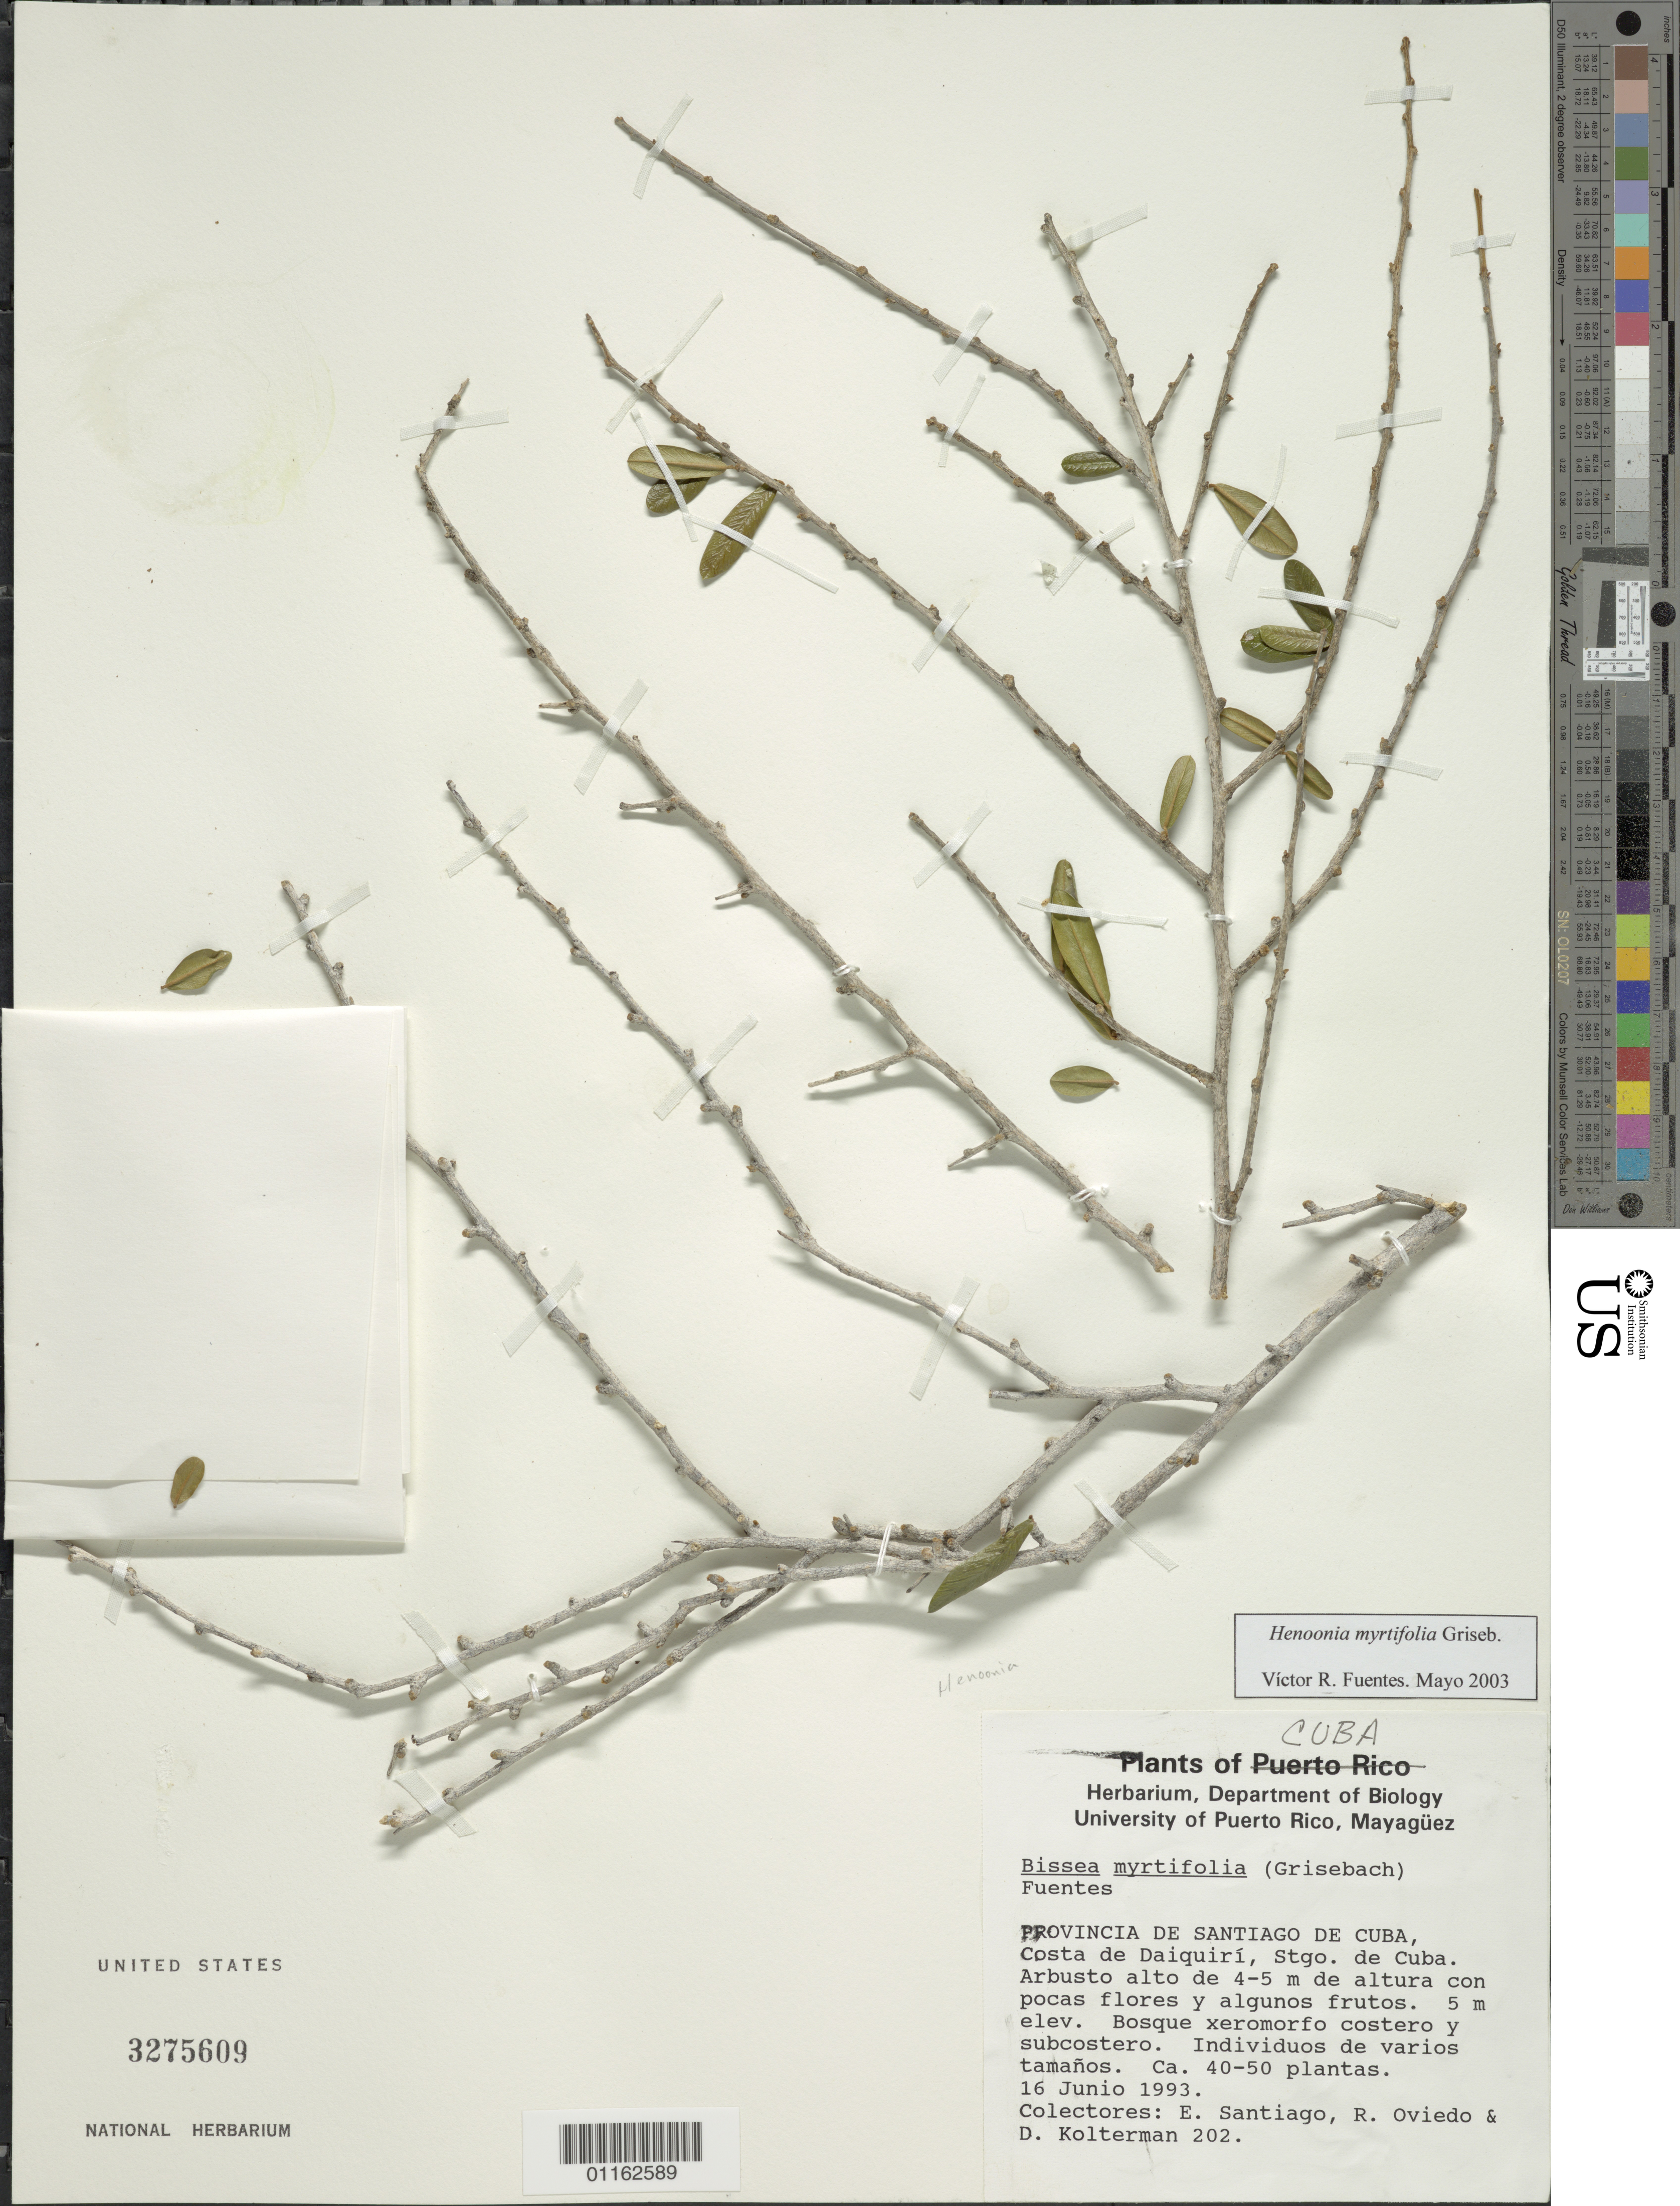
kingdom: Plantae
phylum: Tracheophyta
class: Magnoliopsida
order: Solanales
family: Solanaceae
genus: Henoonia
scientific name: Henoonia myrtifolia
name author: Griseb.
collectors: -. Santiago, R. Oviedo & D. Kolterman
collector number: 202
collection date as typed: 16 Jun 1993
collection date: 1993-06-16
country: Cuba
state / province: Santiago de Cuba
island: Cuba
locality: Costa de Daiquiri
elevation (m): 5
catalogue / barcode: US 3275609